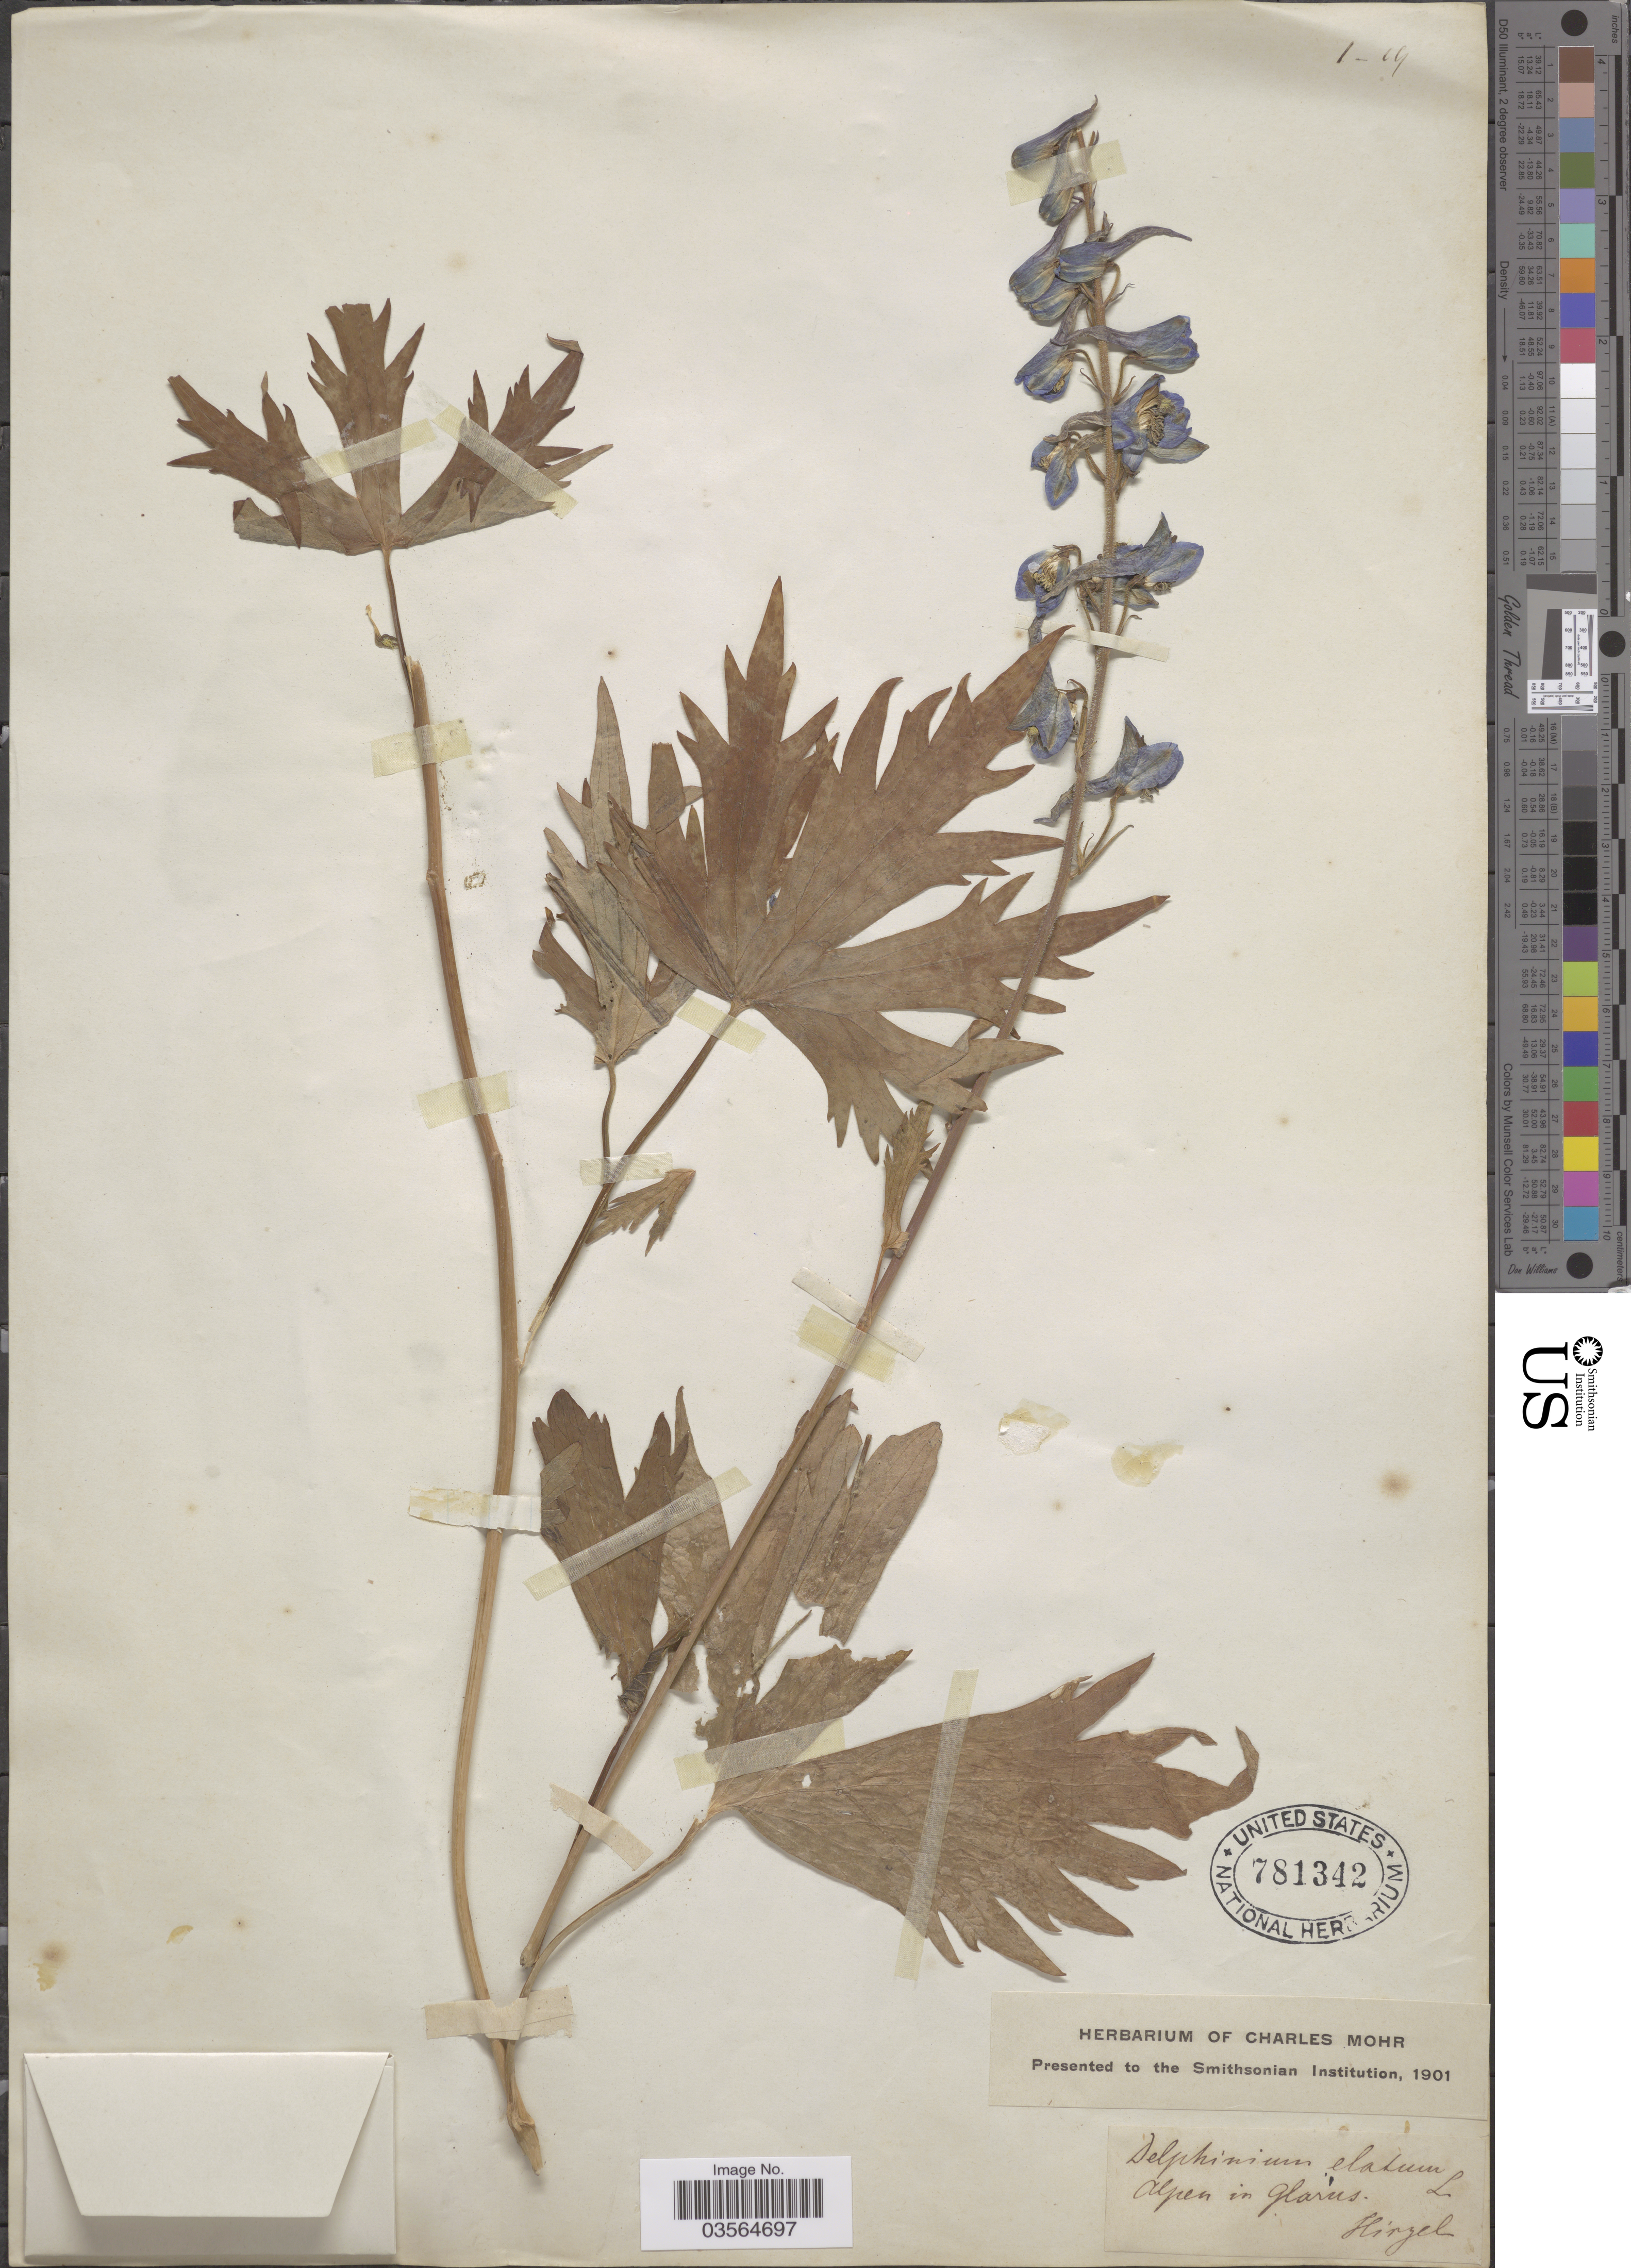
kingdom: Plantae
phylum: Tracheophyta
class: Magnoliopsida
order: Ranunculales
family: Ranunculaceae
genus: Delphinium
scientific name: Delphinium elatum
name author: L.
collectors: Hirzel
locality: Alpen in glarus.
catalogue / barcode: US 781342